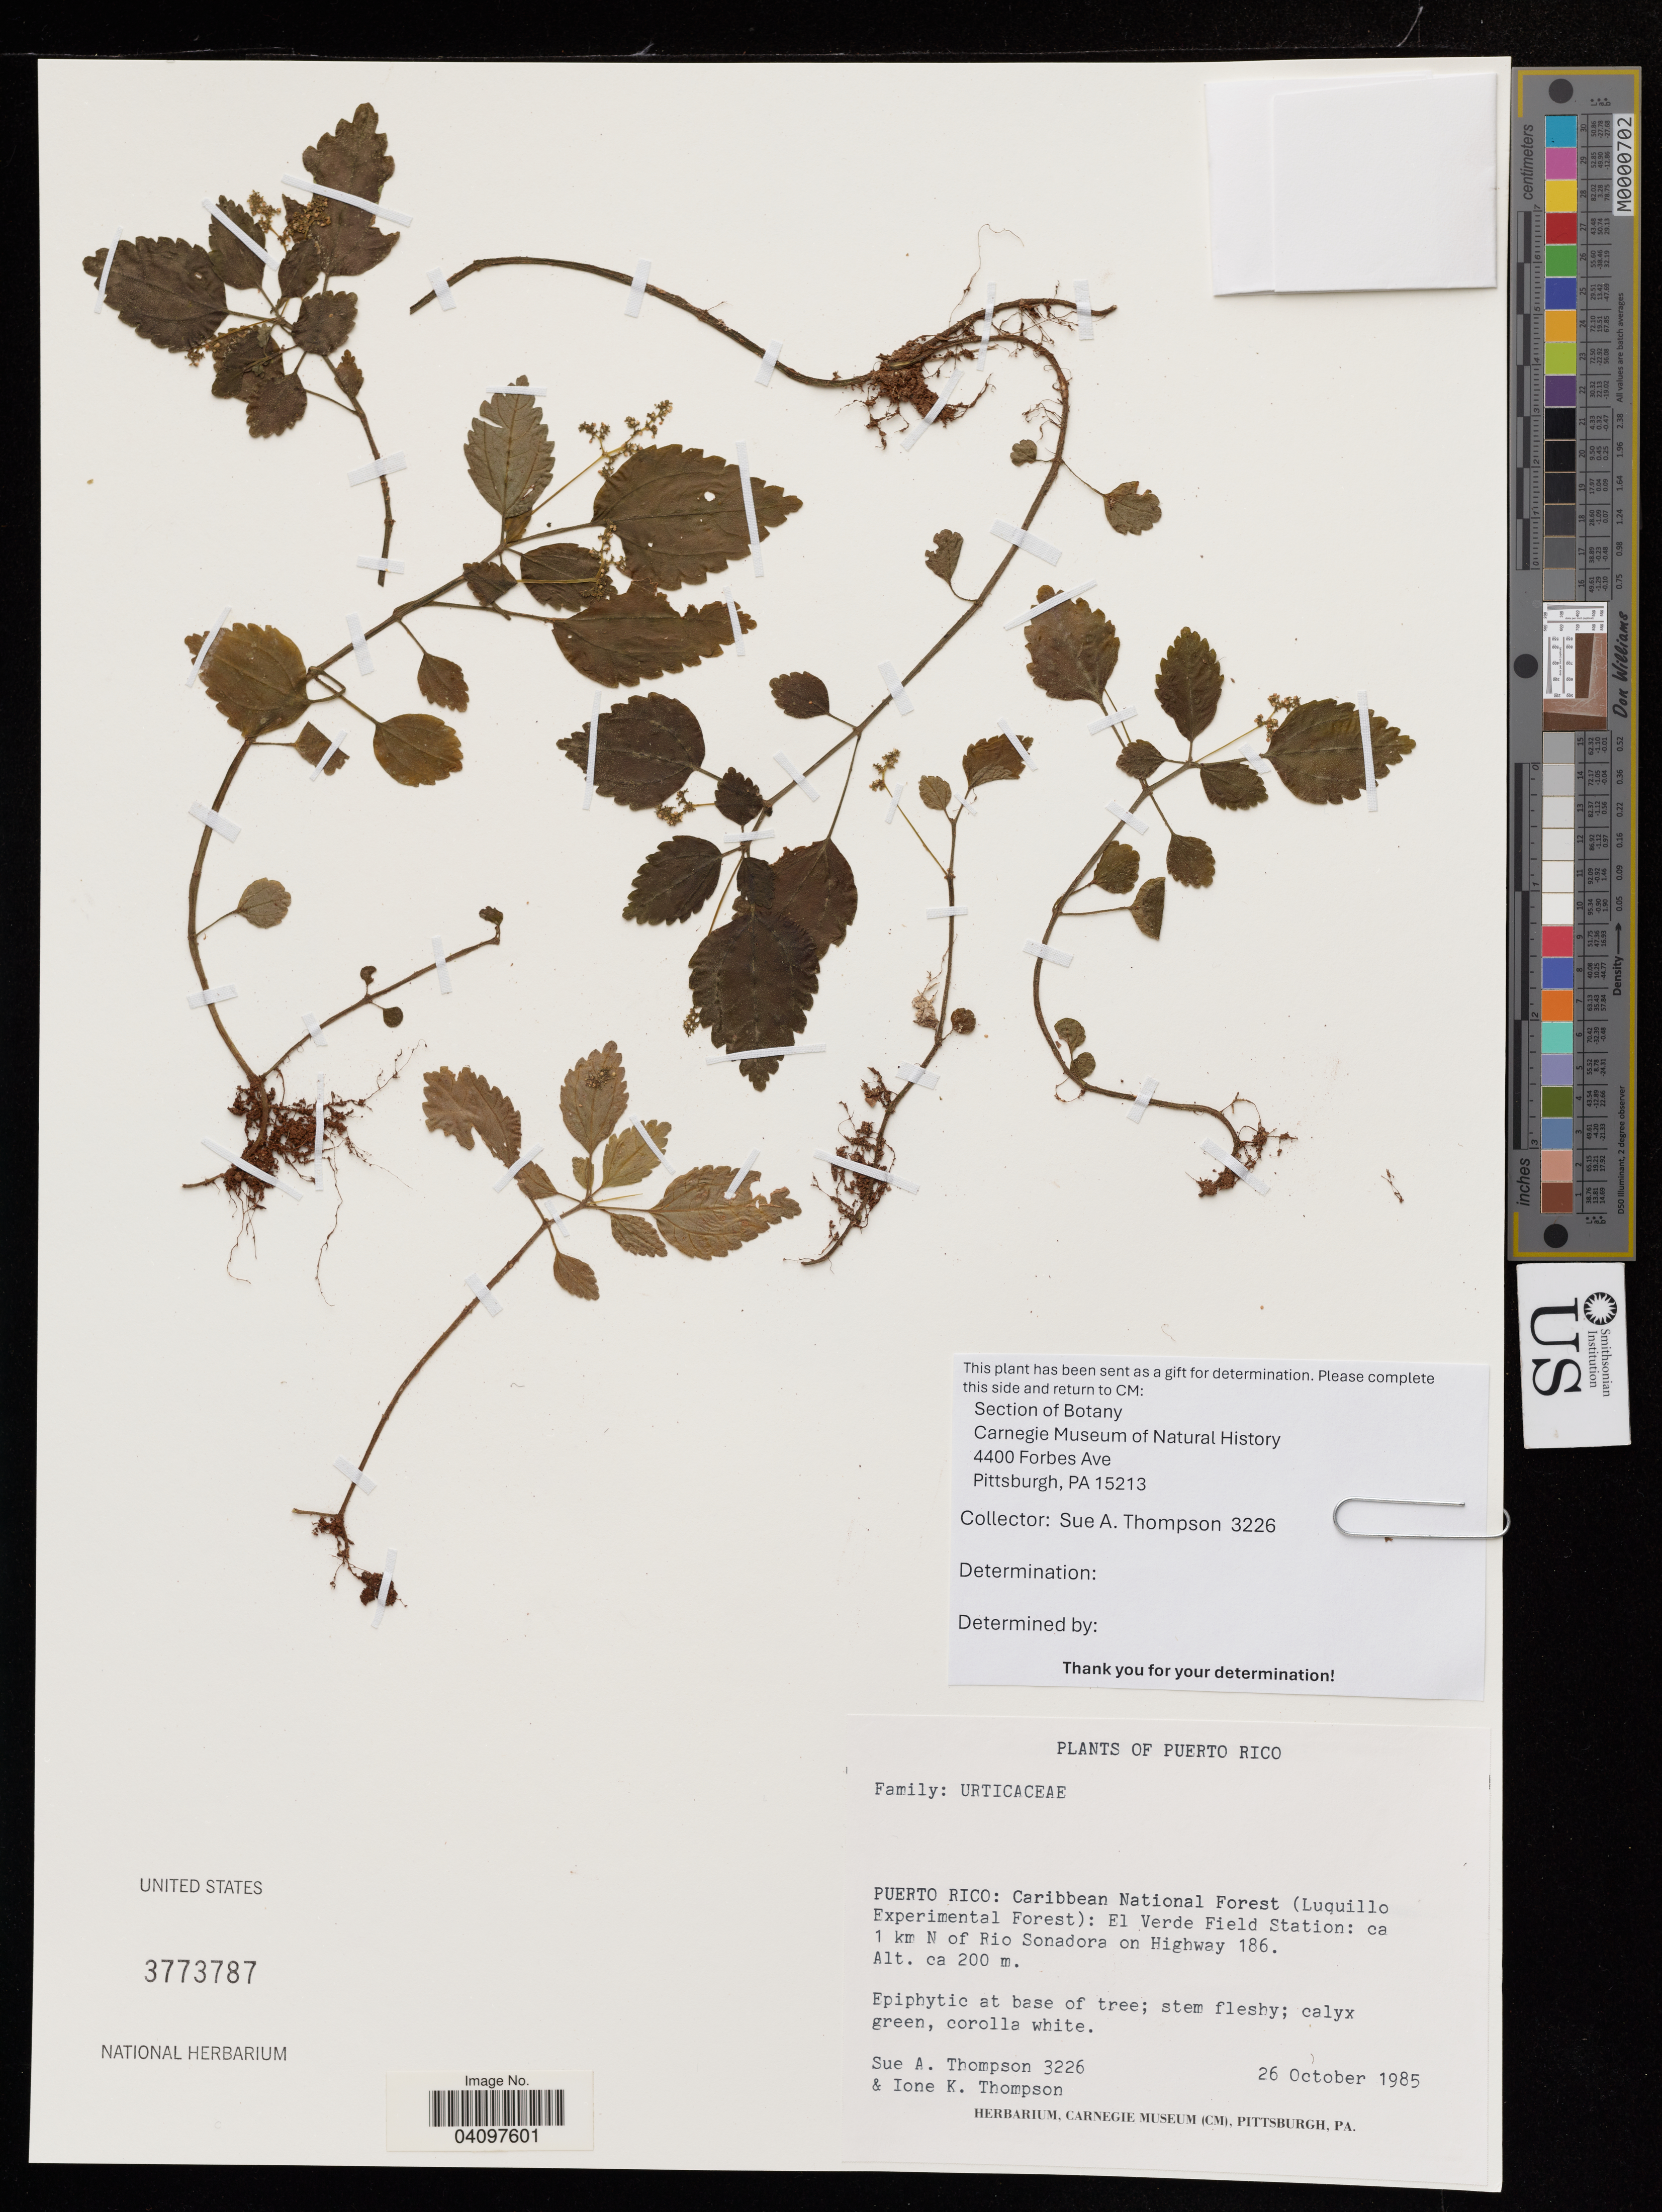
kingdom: Plantae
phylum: Tracheophyta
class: Magnoliopsida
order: Rosales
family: Urticaceae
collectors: S. A. Thompson & I. Thompson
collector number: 3226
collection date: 1985-10-26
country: Puerto Rico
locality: Caribbean National Forest (Luquillo Experimental Forest): El Verde Field Station: ca 1 km N of Rio Sonadora on Highway 186.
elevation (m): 200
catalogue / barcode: US 3773787